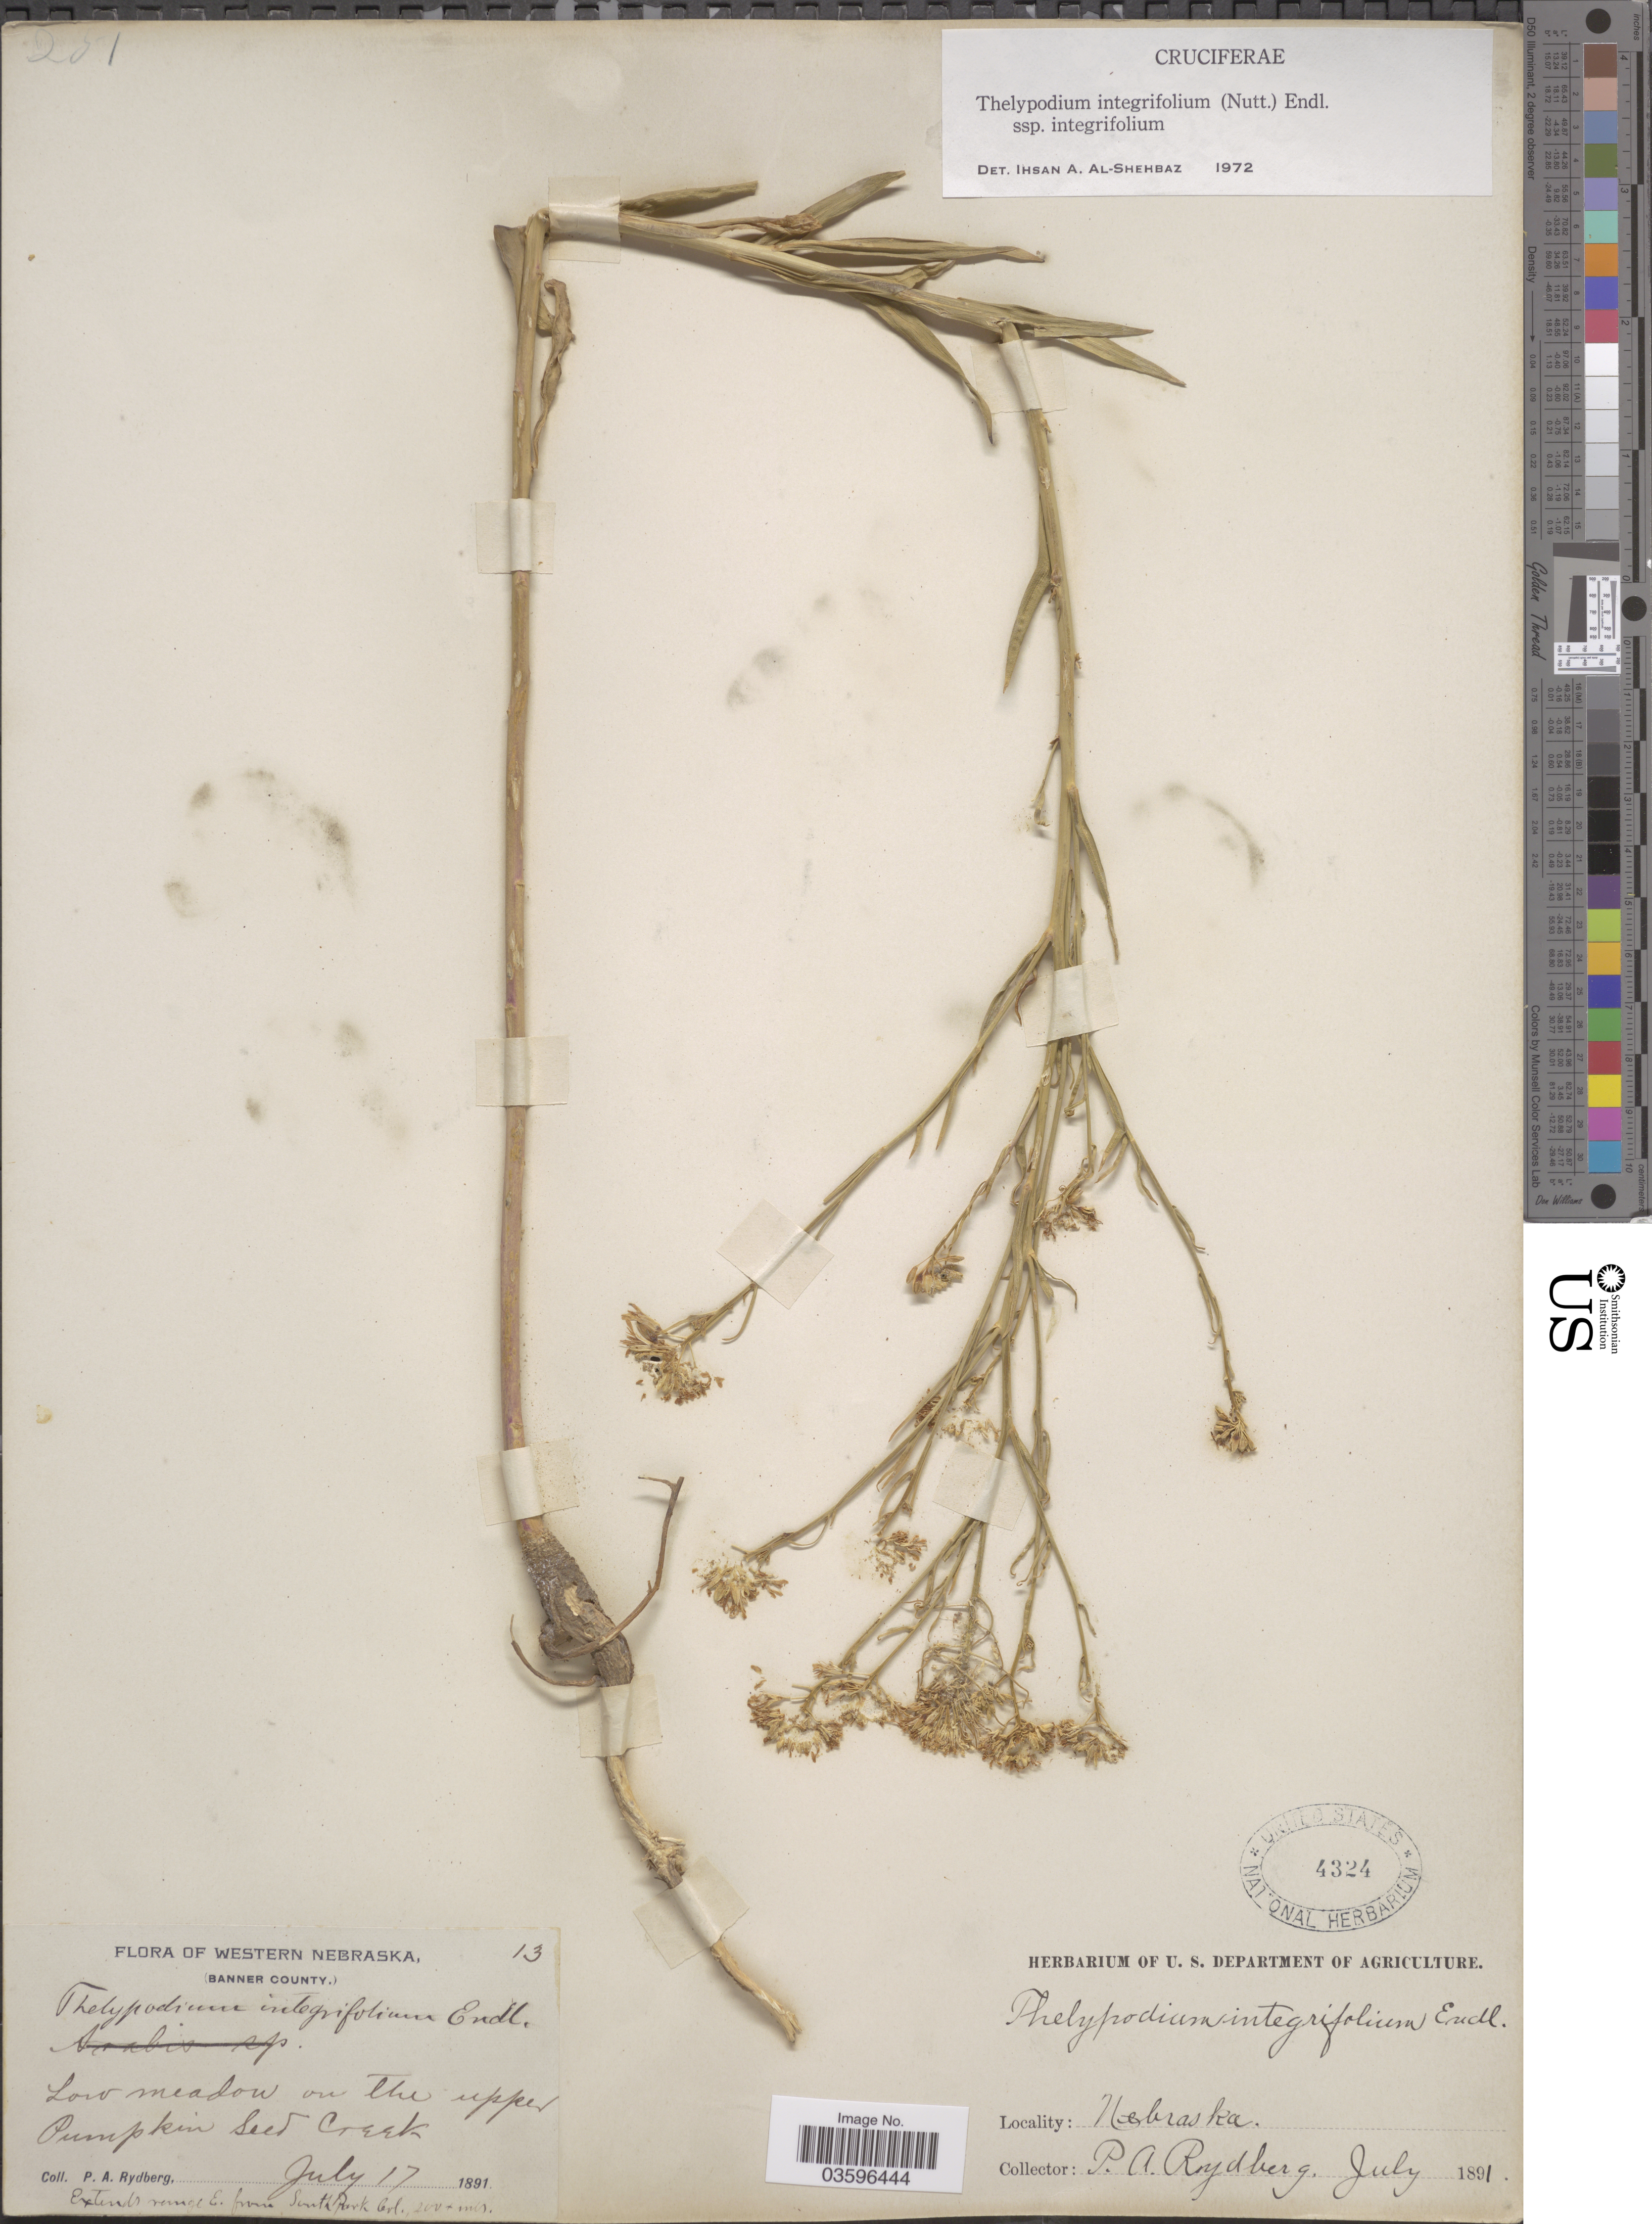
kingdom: Plantae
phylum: Tracheophyta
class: Magnoliopsida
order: Brassicales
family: Brassicaceae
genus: Thelypodium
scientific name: Thelypodium integrifolium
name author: (Nutt.) Endl.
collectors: P. A. Rydberg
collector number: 13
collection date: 1891-07-17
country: United States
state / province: Nebraska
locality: Western Nebraska, (Banner County.). On the upper Pumpkin Seed Creek. Extends range E. from South Park Col., 200 + mts. [unsure placement]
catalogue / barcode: US 4324